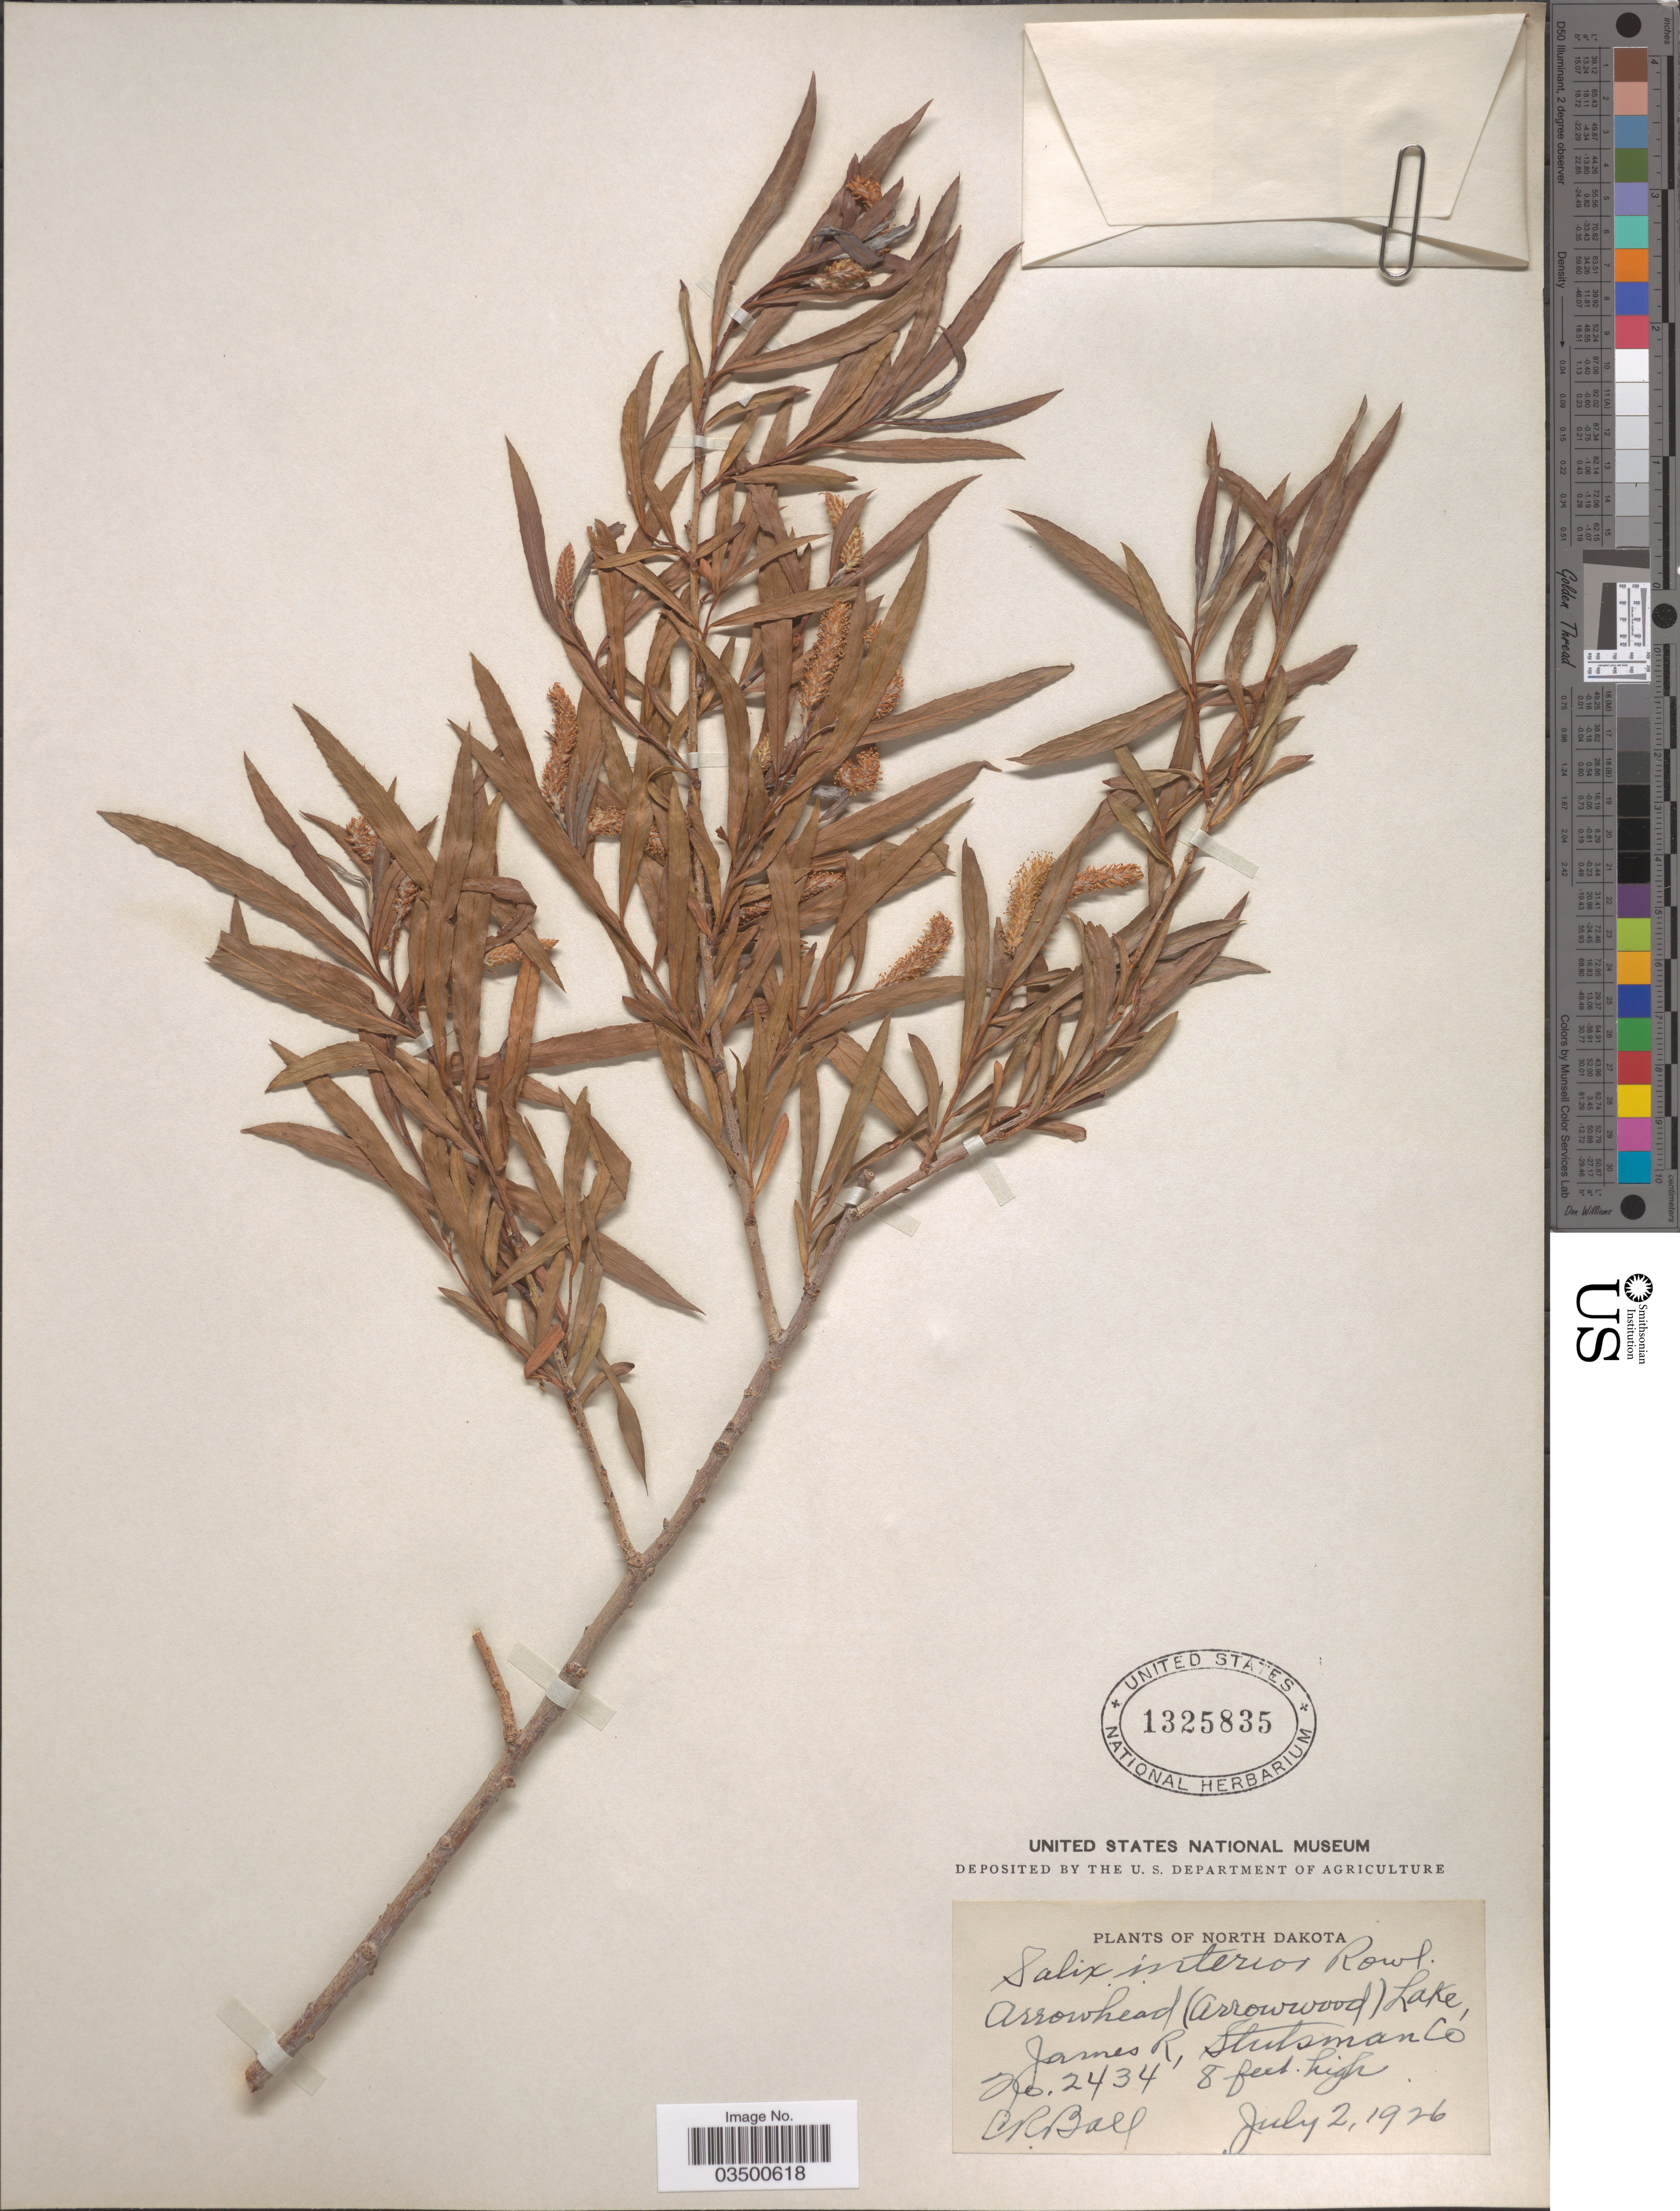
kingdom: Plantae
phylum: Tracheophyta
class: Magnoliopsida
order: Malpighiales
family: Salicaceae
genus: Salix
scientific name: Salix interior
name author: Rowlee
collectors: C. R. Ball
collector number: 2434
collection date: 1926-07-02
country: United States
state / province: North Dakota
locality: Arrowhead (Arrowwood) Lake, James R, Stutsman Co.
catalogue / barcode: US 1325835